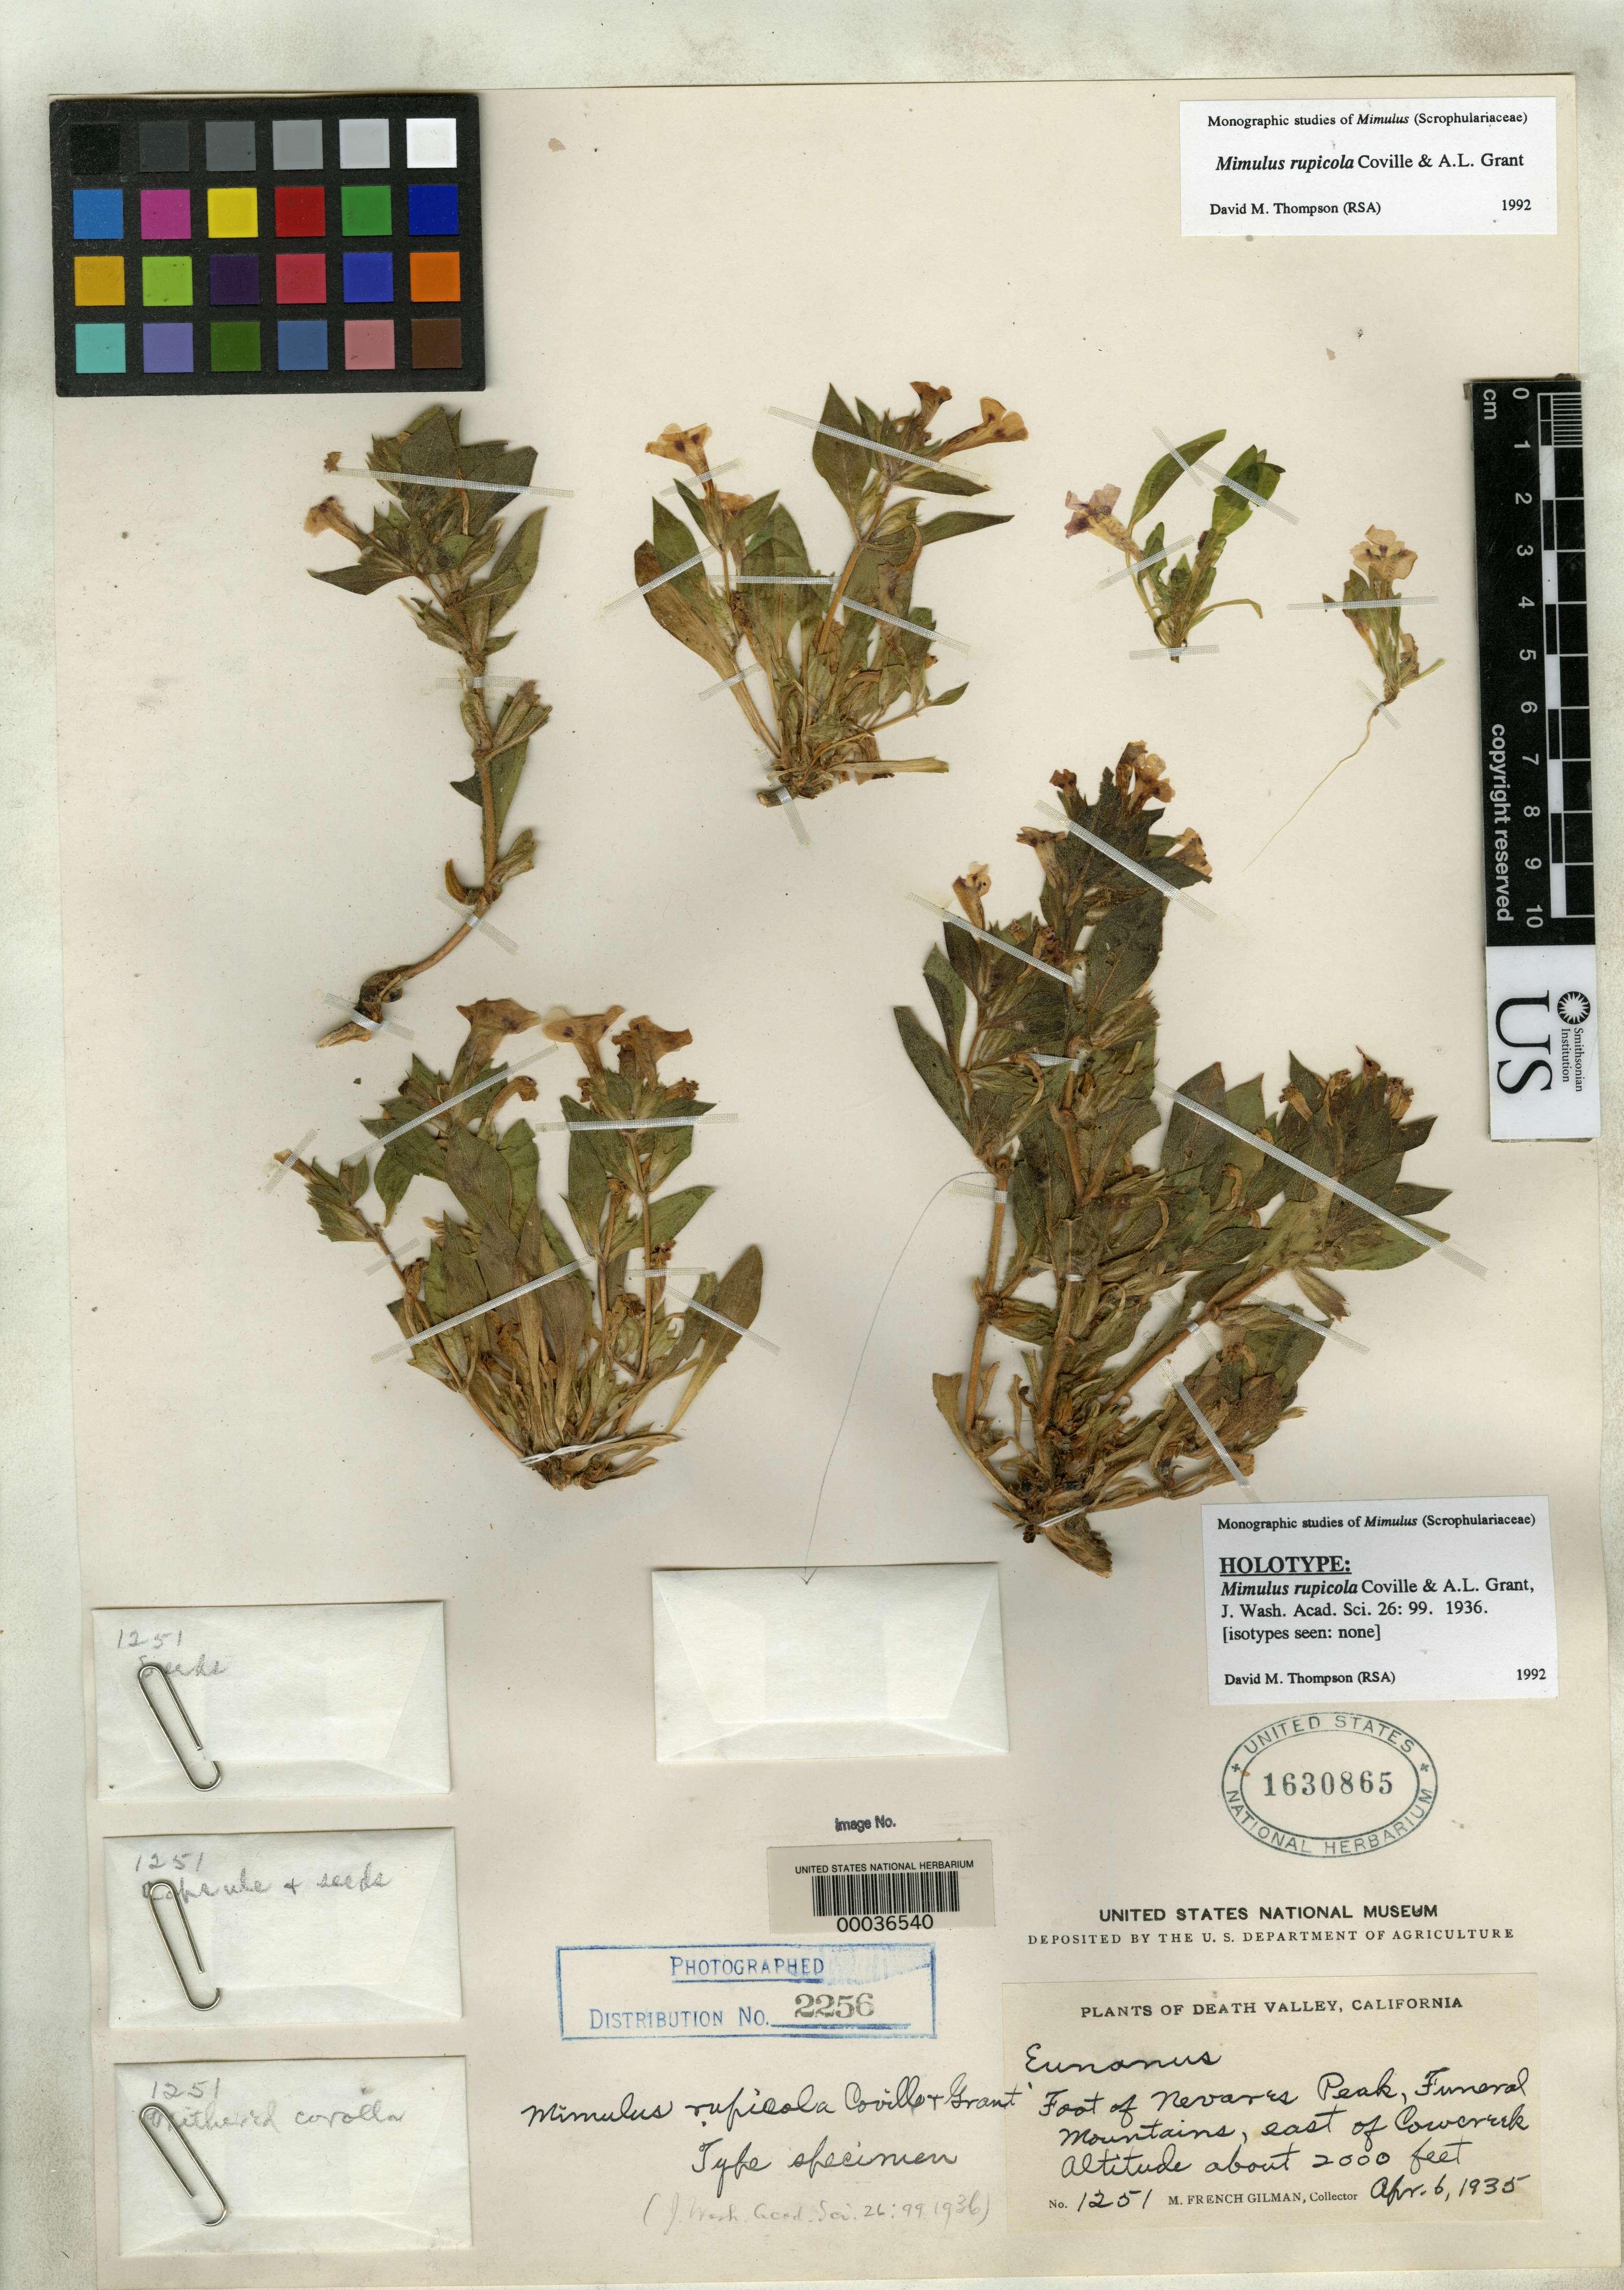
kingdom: Plantae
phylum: Tracheophyta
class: Magnoliopsida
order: Lamiales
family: Phrymaceae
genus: Mimulus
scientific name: Mimulus rupicola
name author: Coville & A.L. Grant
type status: Holotype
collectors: M. F. Gilman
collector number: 1251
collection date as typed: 06 Apr 1935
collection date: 1935-04-06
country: United States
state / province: California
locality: Death Valley; Nevares Peak.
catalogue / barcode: US 1630865